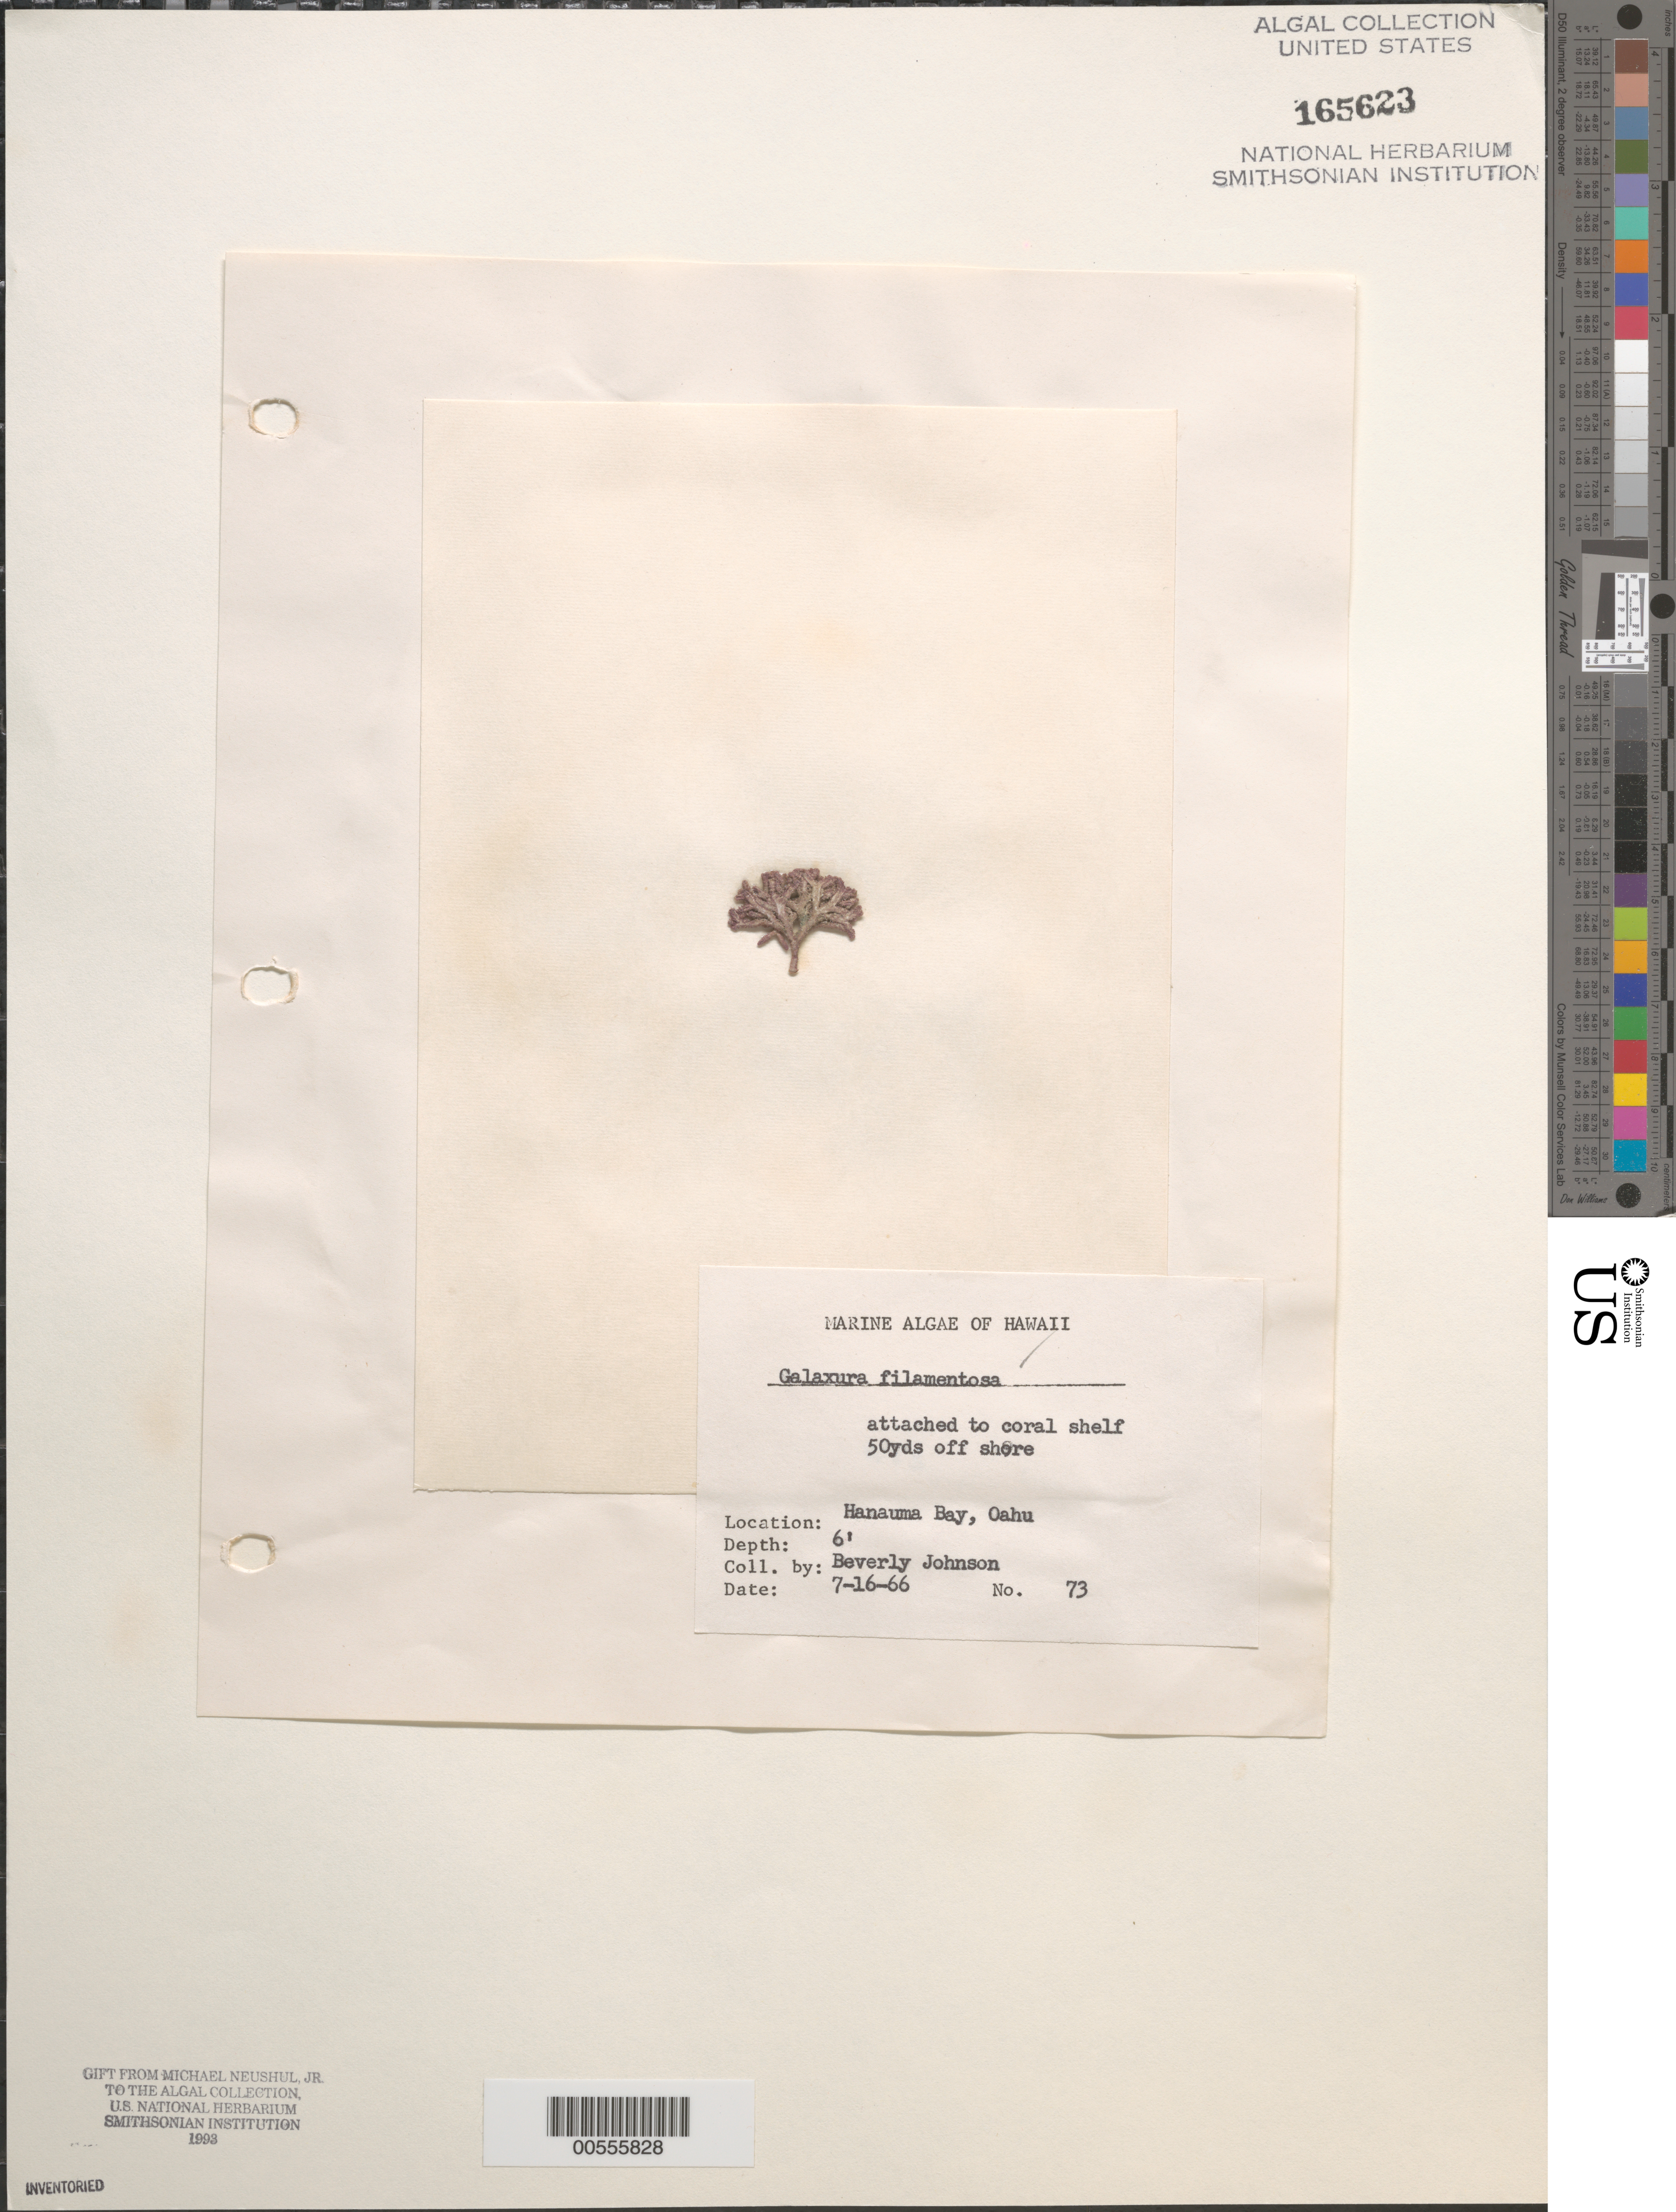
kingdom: Plantae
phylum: Rhodophyta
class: Florideophyceae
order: Nemaliales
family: Galaxauraceae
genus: Galaxaura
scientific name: Galaxaura filamentosa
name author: R.C.Y. Chou in W.R. Taylor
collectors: B. Johnson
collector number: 73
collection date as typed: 16 Jul 1966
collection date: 1966-07-16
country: United States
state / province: Hawaii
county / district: Honolulu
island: Oahu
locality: Hanauma Bay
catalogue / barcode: US 165623